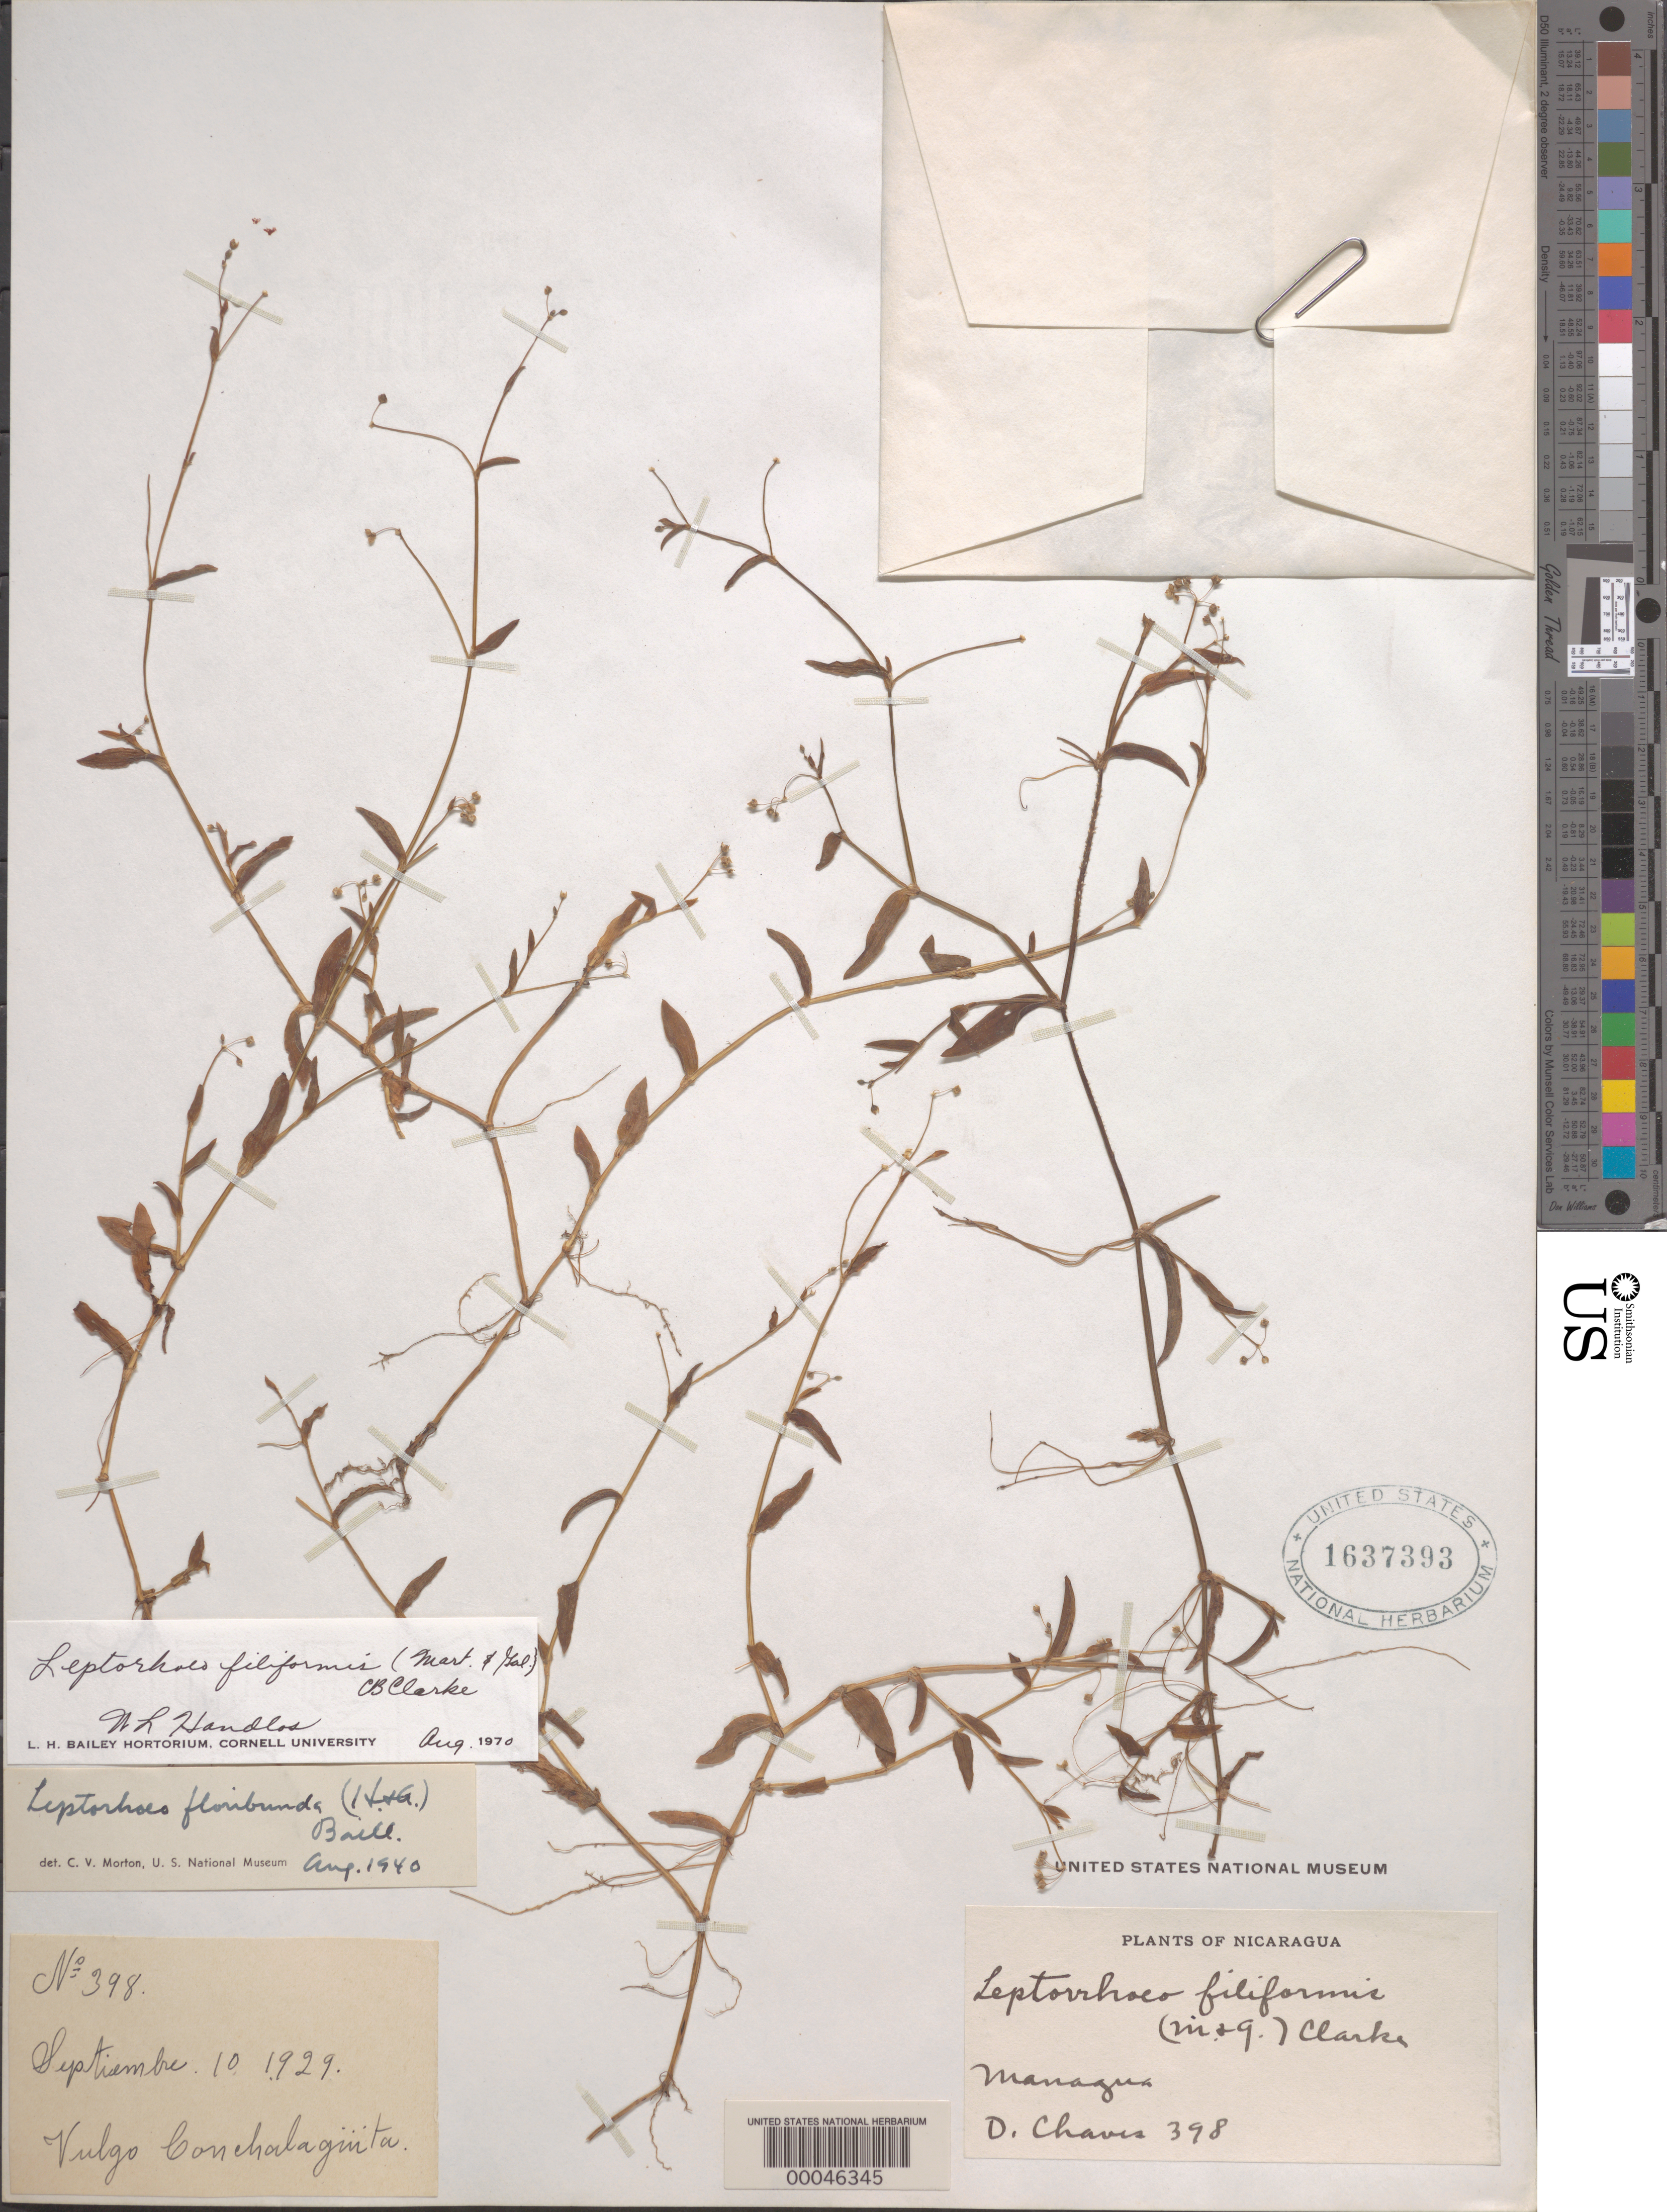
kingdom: Plantae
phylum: Tracheophyta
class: Liliopsida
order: Commelinales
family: Commelinaceae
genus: Callisia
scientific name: Callisia filiformis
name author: (M. Martens & Galeotti) D.R. Hunt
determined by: Handlos, W. L.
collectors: D. Chaves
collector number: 398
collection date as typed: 10 Sep 1929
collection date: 1929-09-10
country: Nicaragua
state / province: Managua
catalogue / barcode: US 1637393